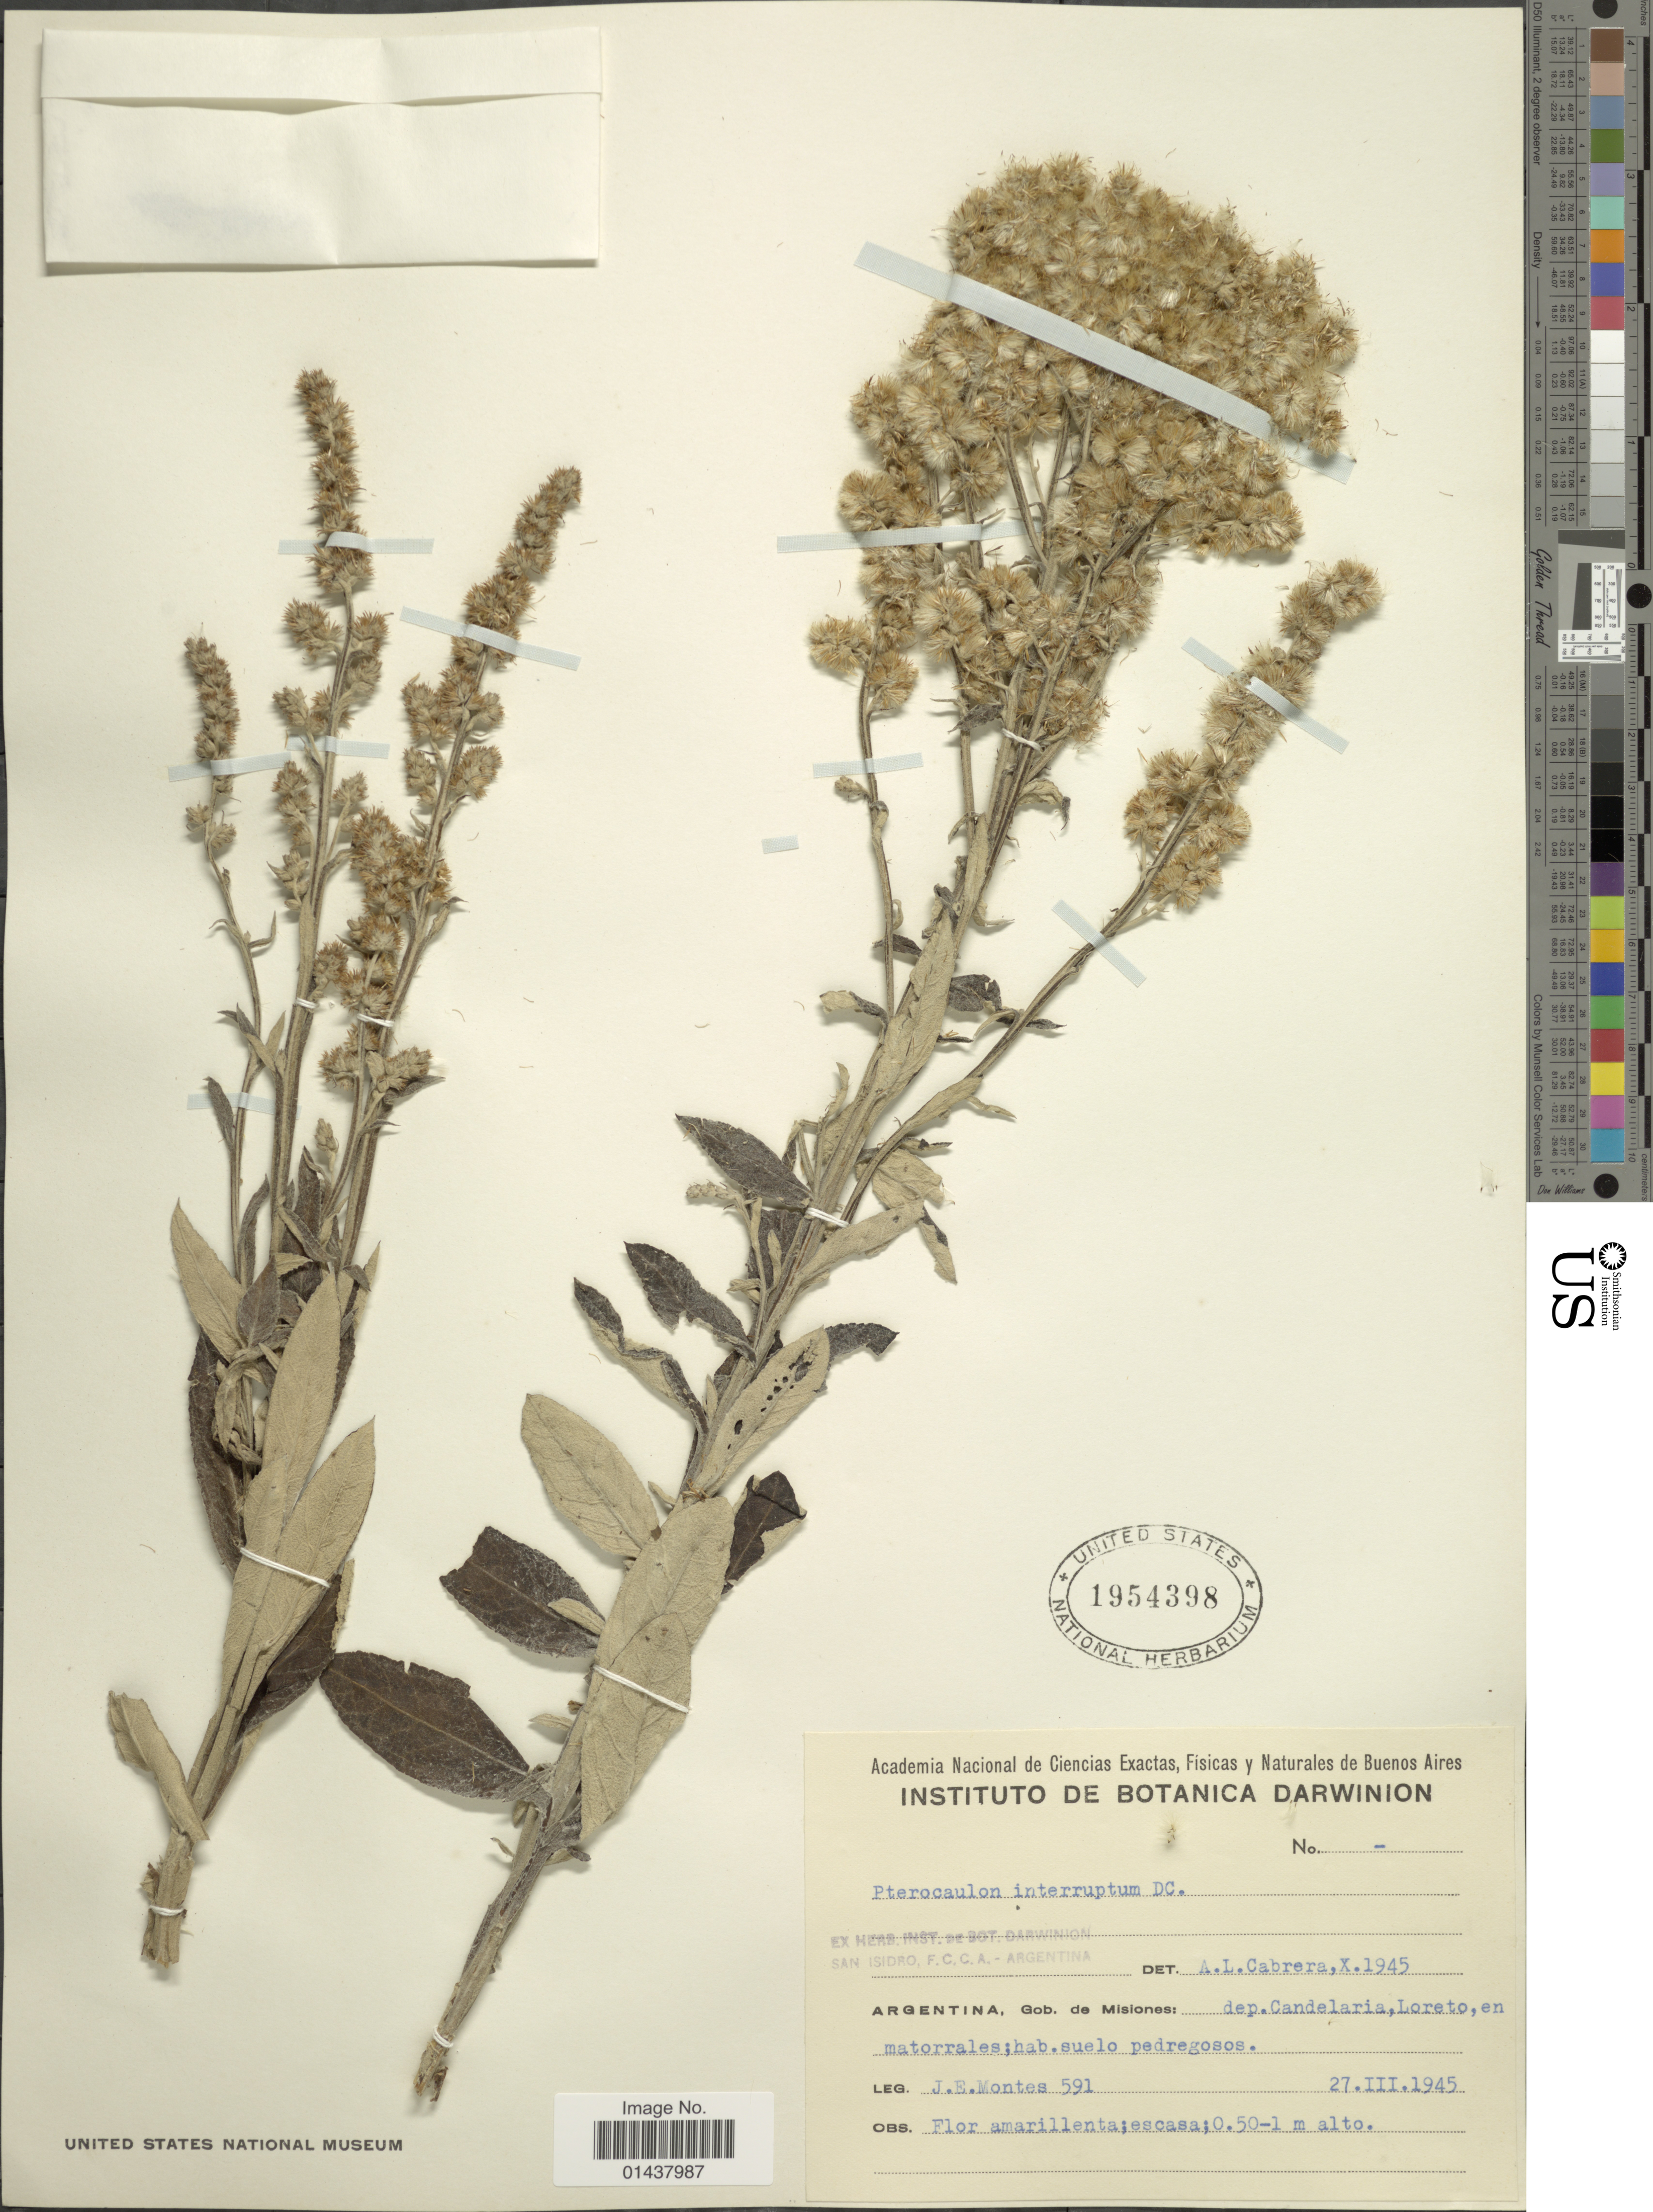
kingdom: Plantae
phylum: Tracheophyta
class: Magnoliopsida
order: Asterales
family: Asteraceae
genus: Pterocaulon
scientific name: Pterocaulon alopecuroides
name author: (Lam.) DC.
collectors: J. E. Montes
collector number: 591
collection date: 1945-03-27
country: Argentina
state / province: Misiones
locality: Dep. Candelaria, Loreto, en matorrales; hab. suelo pedregosos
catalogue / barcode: US 1954398